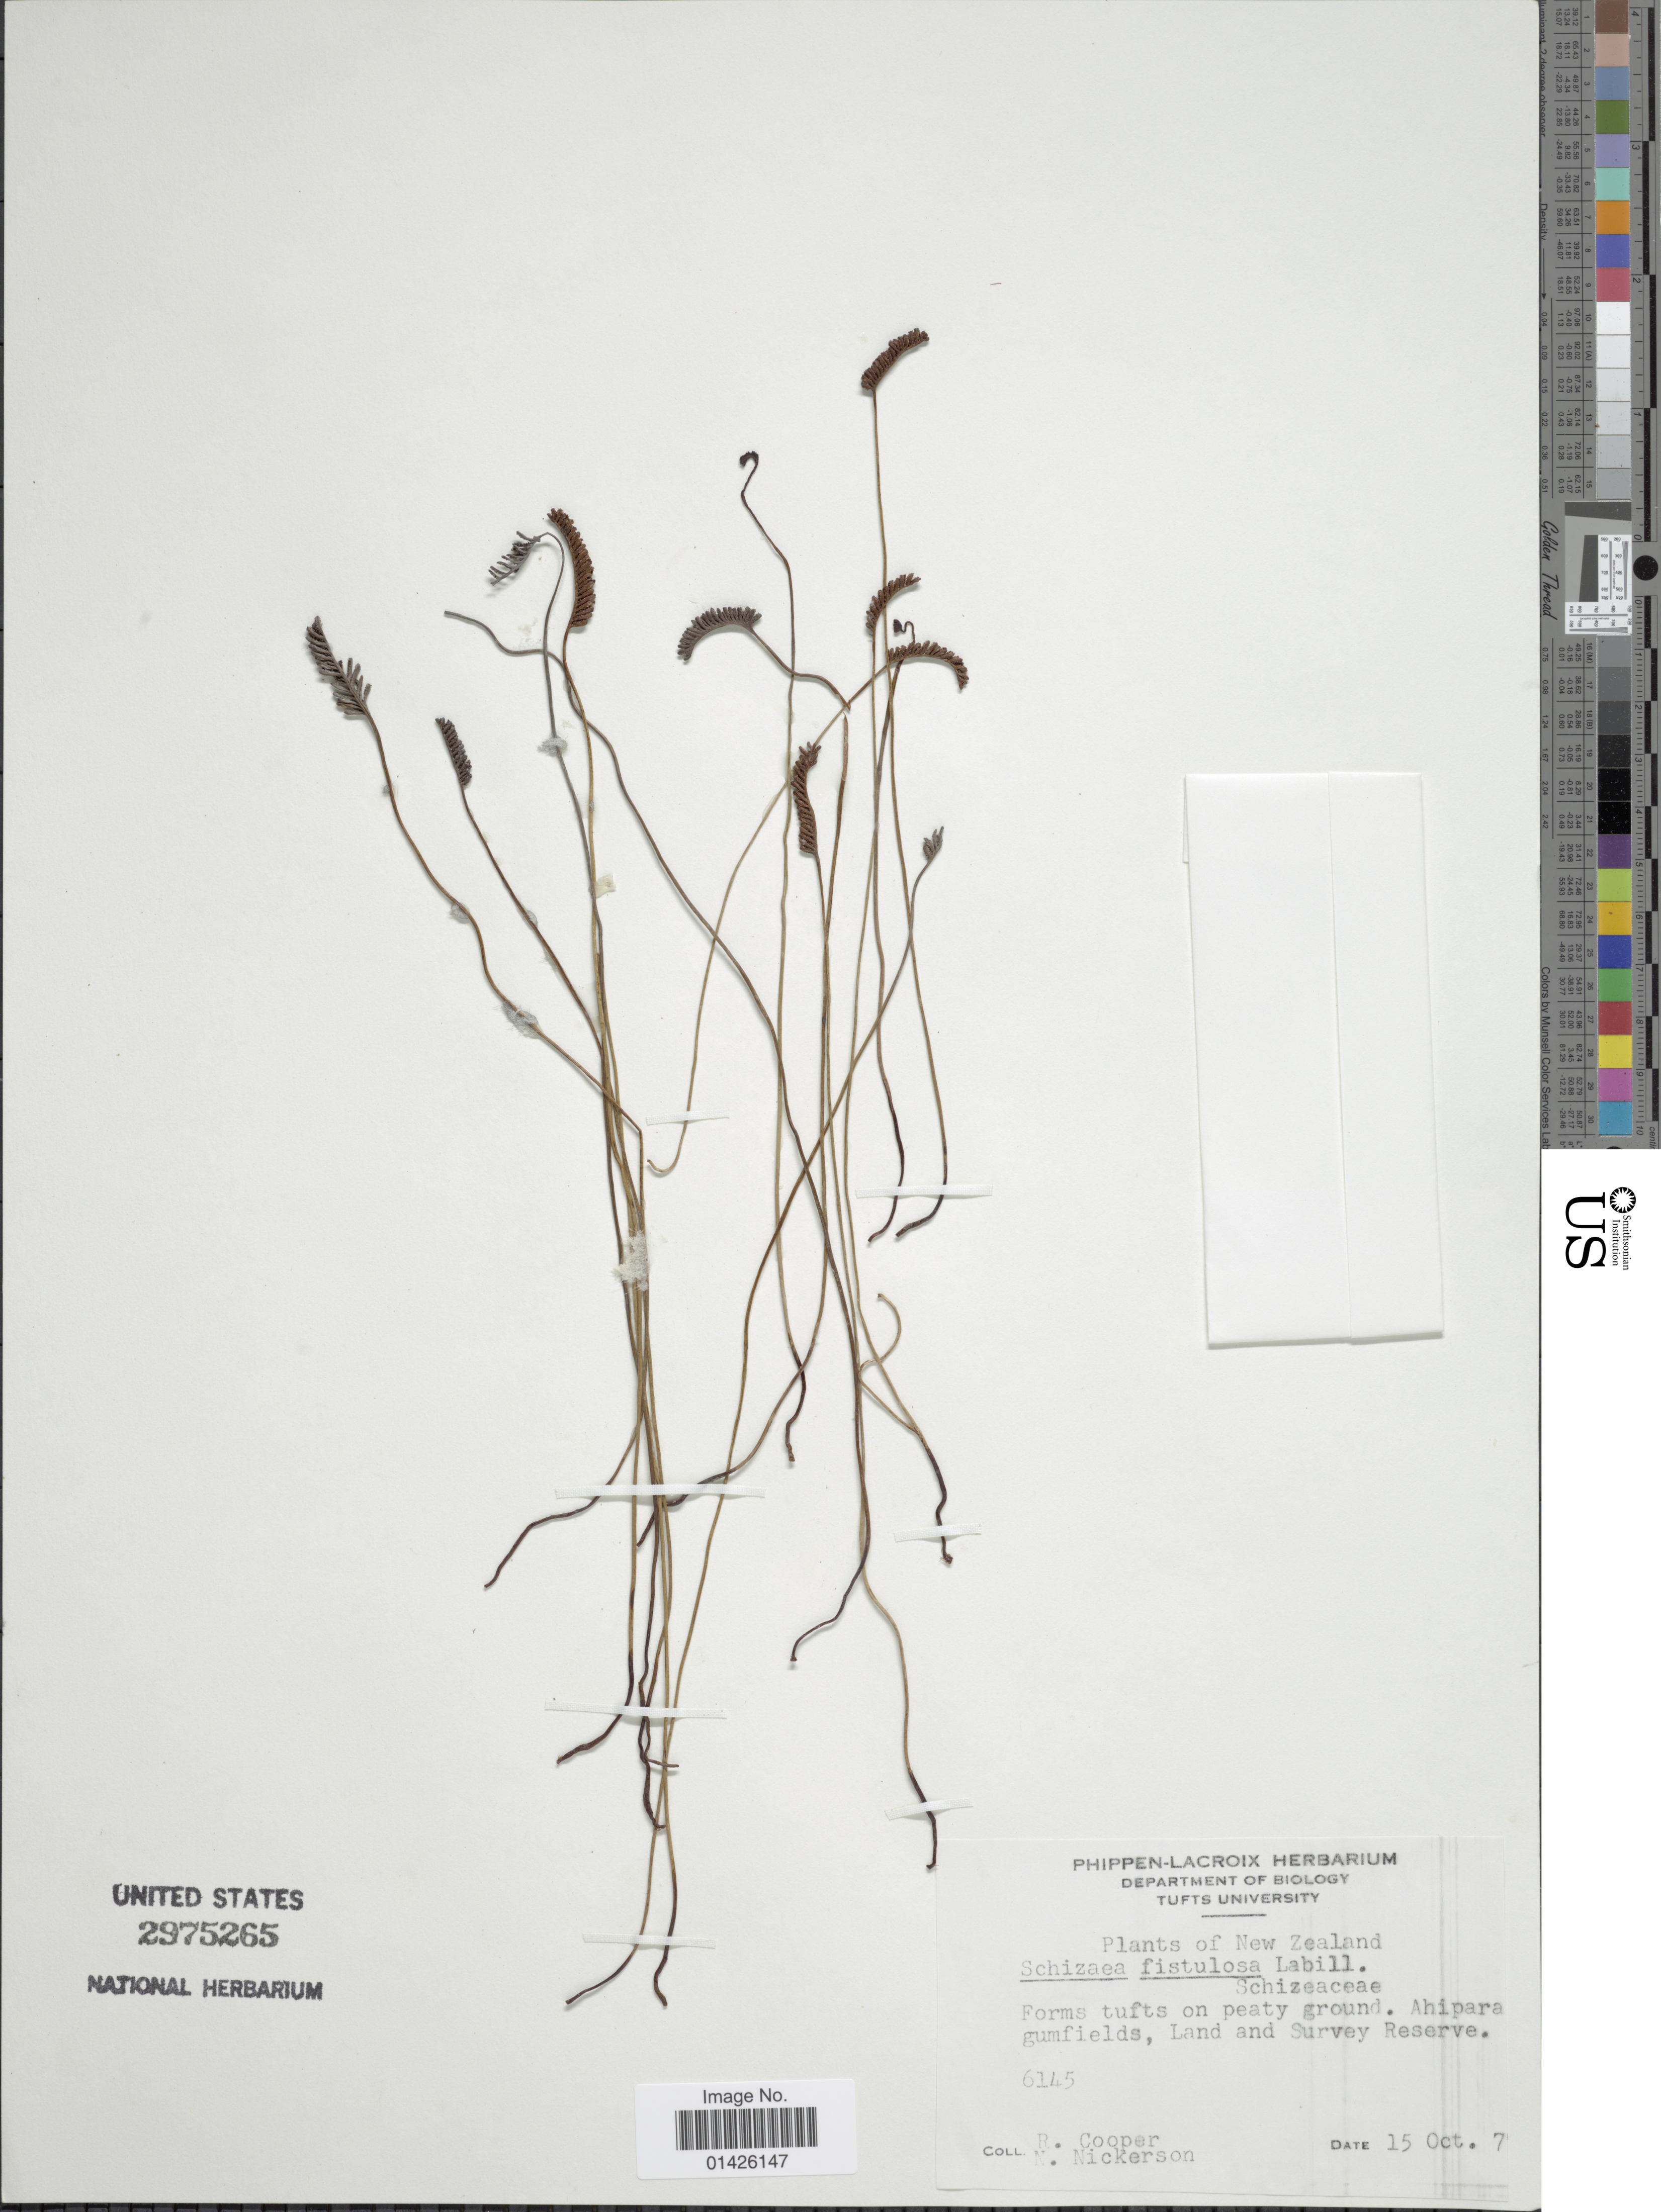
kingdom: Plantae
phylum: Tracheophyta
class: Polypodiopsida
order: Schizaeales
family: Schizaeaceae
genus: Schizaea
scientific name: Schizaea fistulosa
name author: Labill.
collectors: R. Cooper & N. Nickerson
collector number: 6145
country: New Zealand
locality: Ahipara gumfields, Land and Survey Reserve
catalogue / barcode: US 2975265